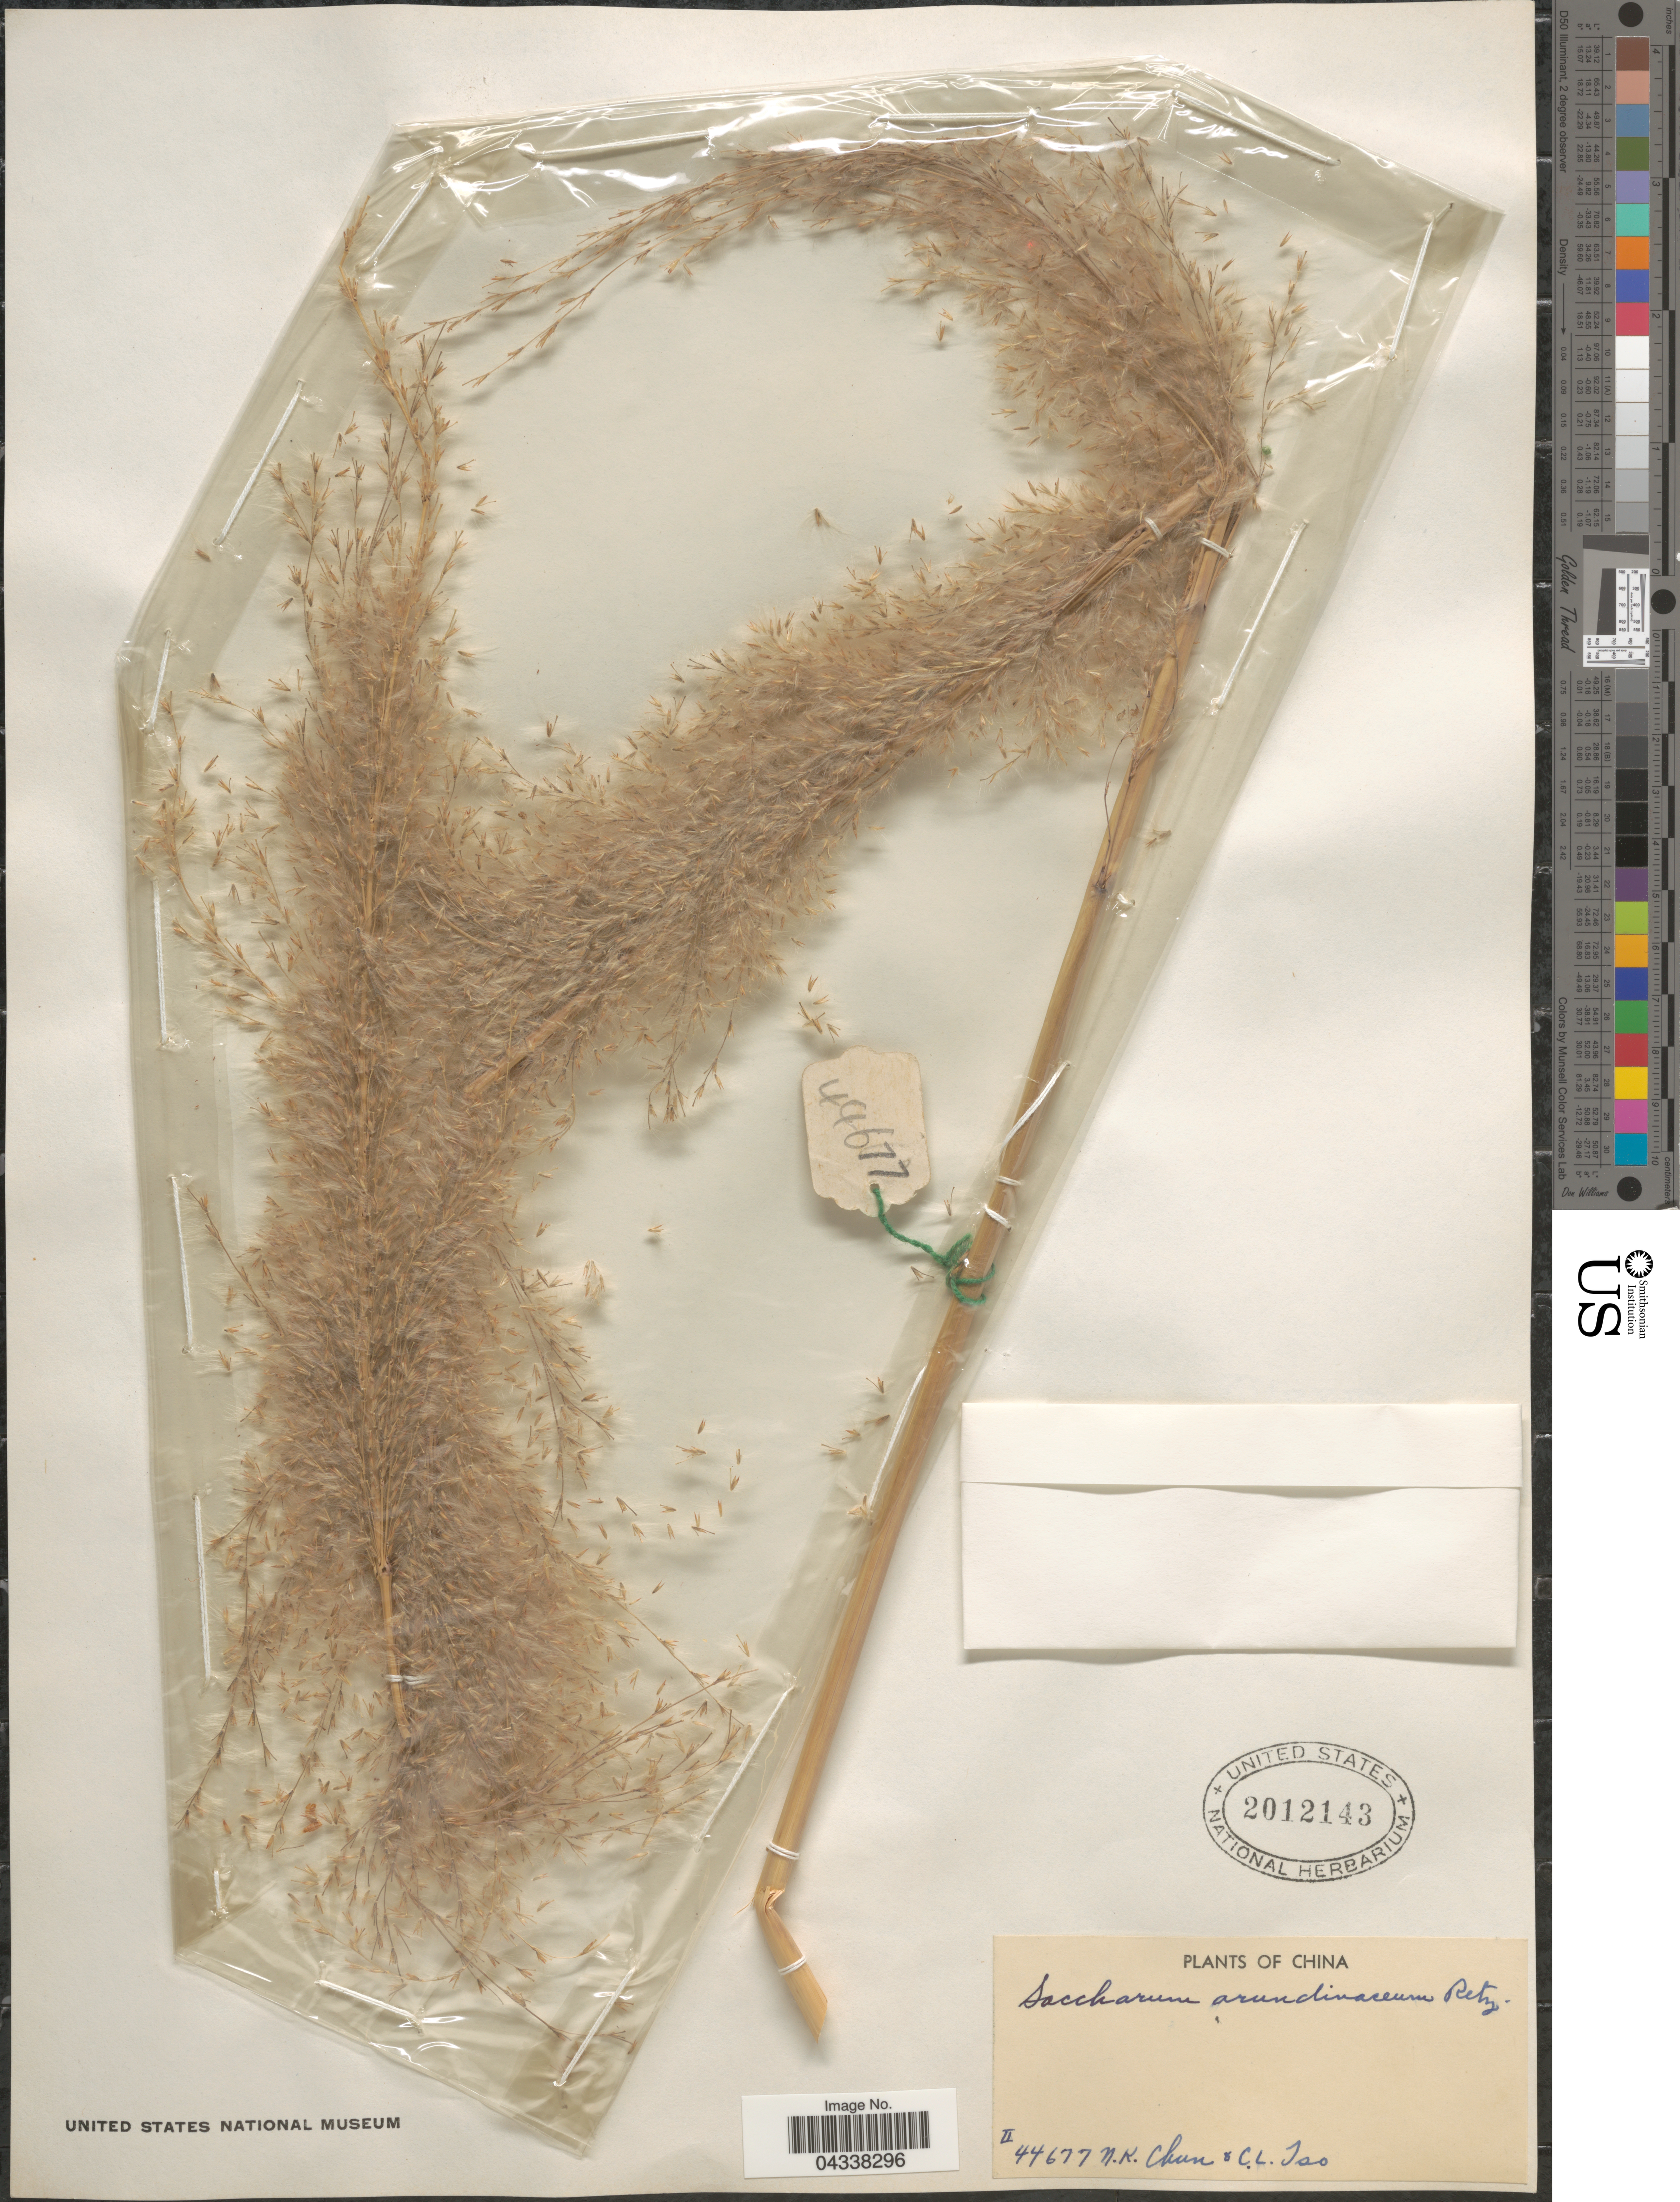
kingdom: Plantae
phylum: Tracheophyta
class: Liliopsida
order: Poales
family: Poaceae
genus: Tripidium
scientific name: Tripidium arundinaceum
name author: (Retz.) Welker et al.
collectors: N. K. Chun & C. Tso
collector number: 44677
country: China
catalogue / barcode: US 2012143